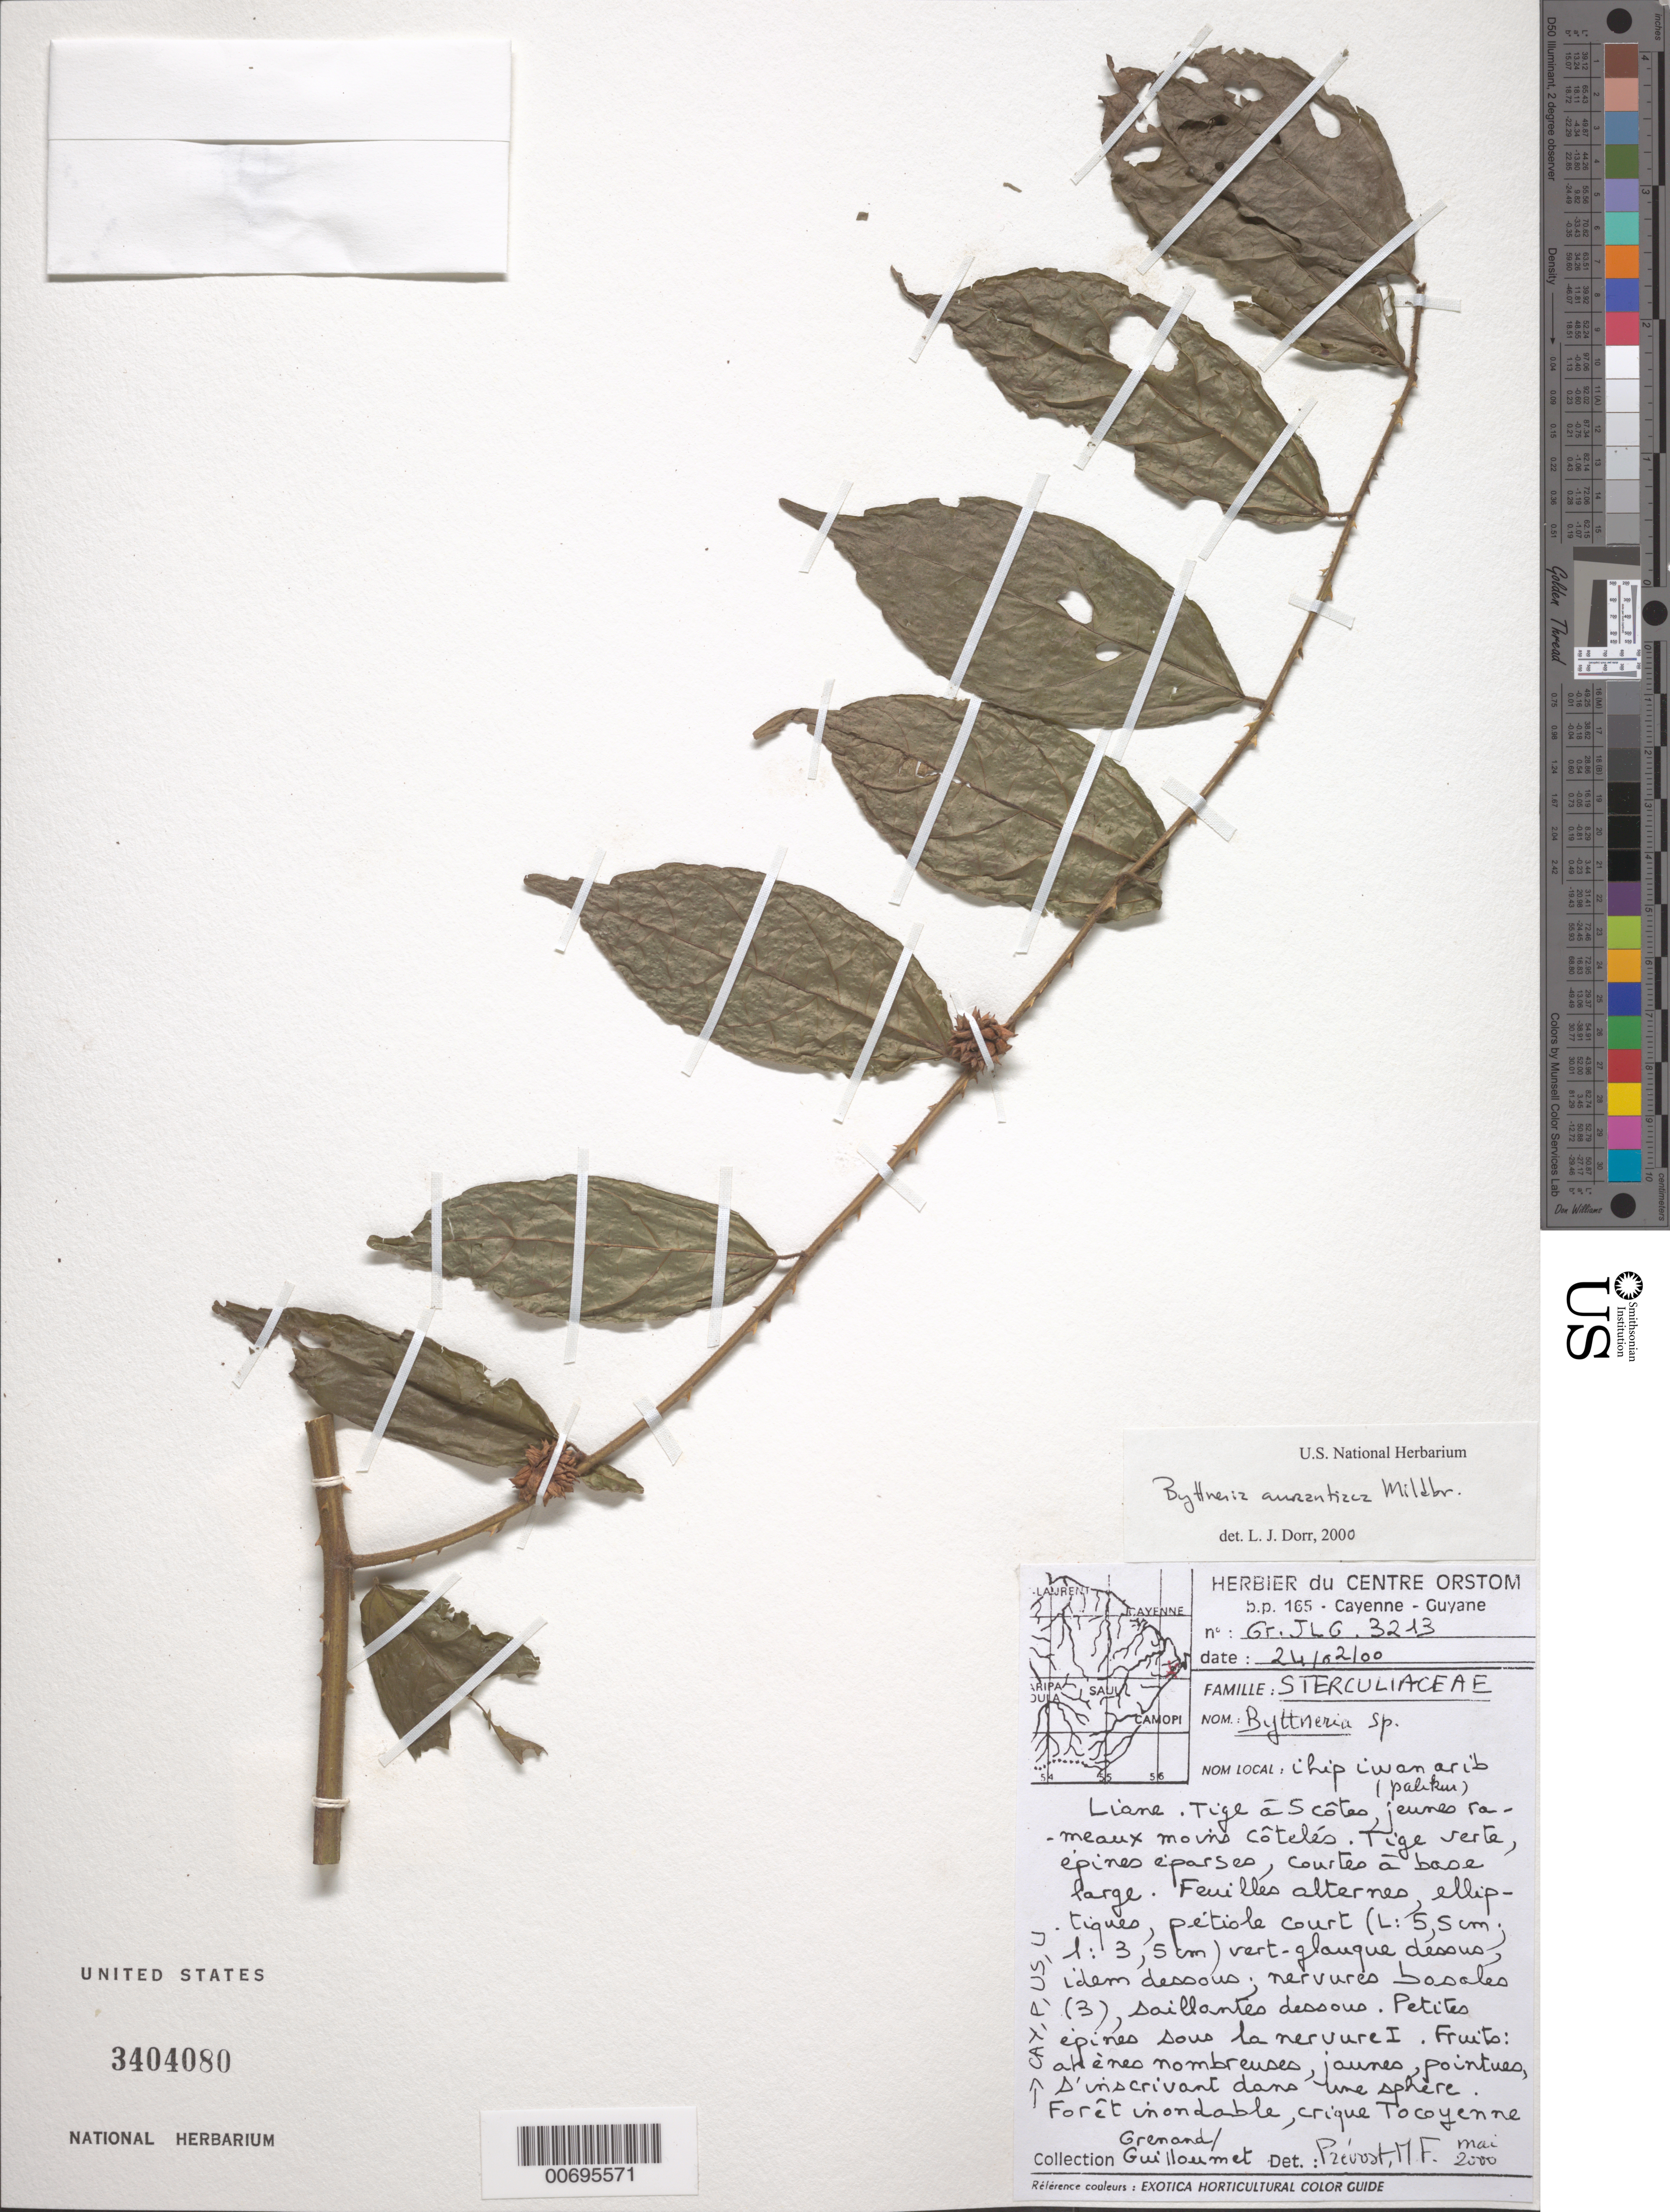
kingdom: Plantae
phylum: Tracheophyta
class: Magnoliopsida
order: Malvales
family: Malvaceae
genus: Byttneria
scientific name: Byttneria aurantiaca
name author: Mildbr.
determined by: Dorr, L. J., (BOT), Smithsonian Institution - National Museum of Natural History (UNITED STATES)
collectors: P. Grenand & J. Guilloumet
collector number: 3213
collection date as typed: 24-Feb-00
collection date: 2000-02-24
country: French Guiana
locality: Crique Tocoyenne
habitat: Forêt inondable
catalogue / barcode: US 3404080